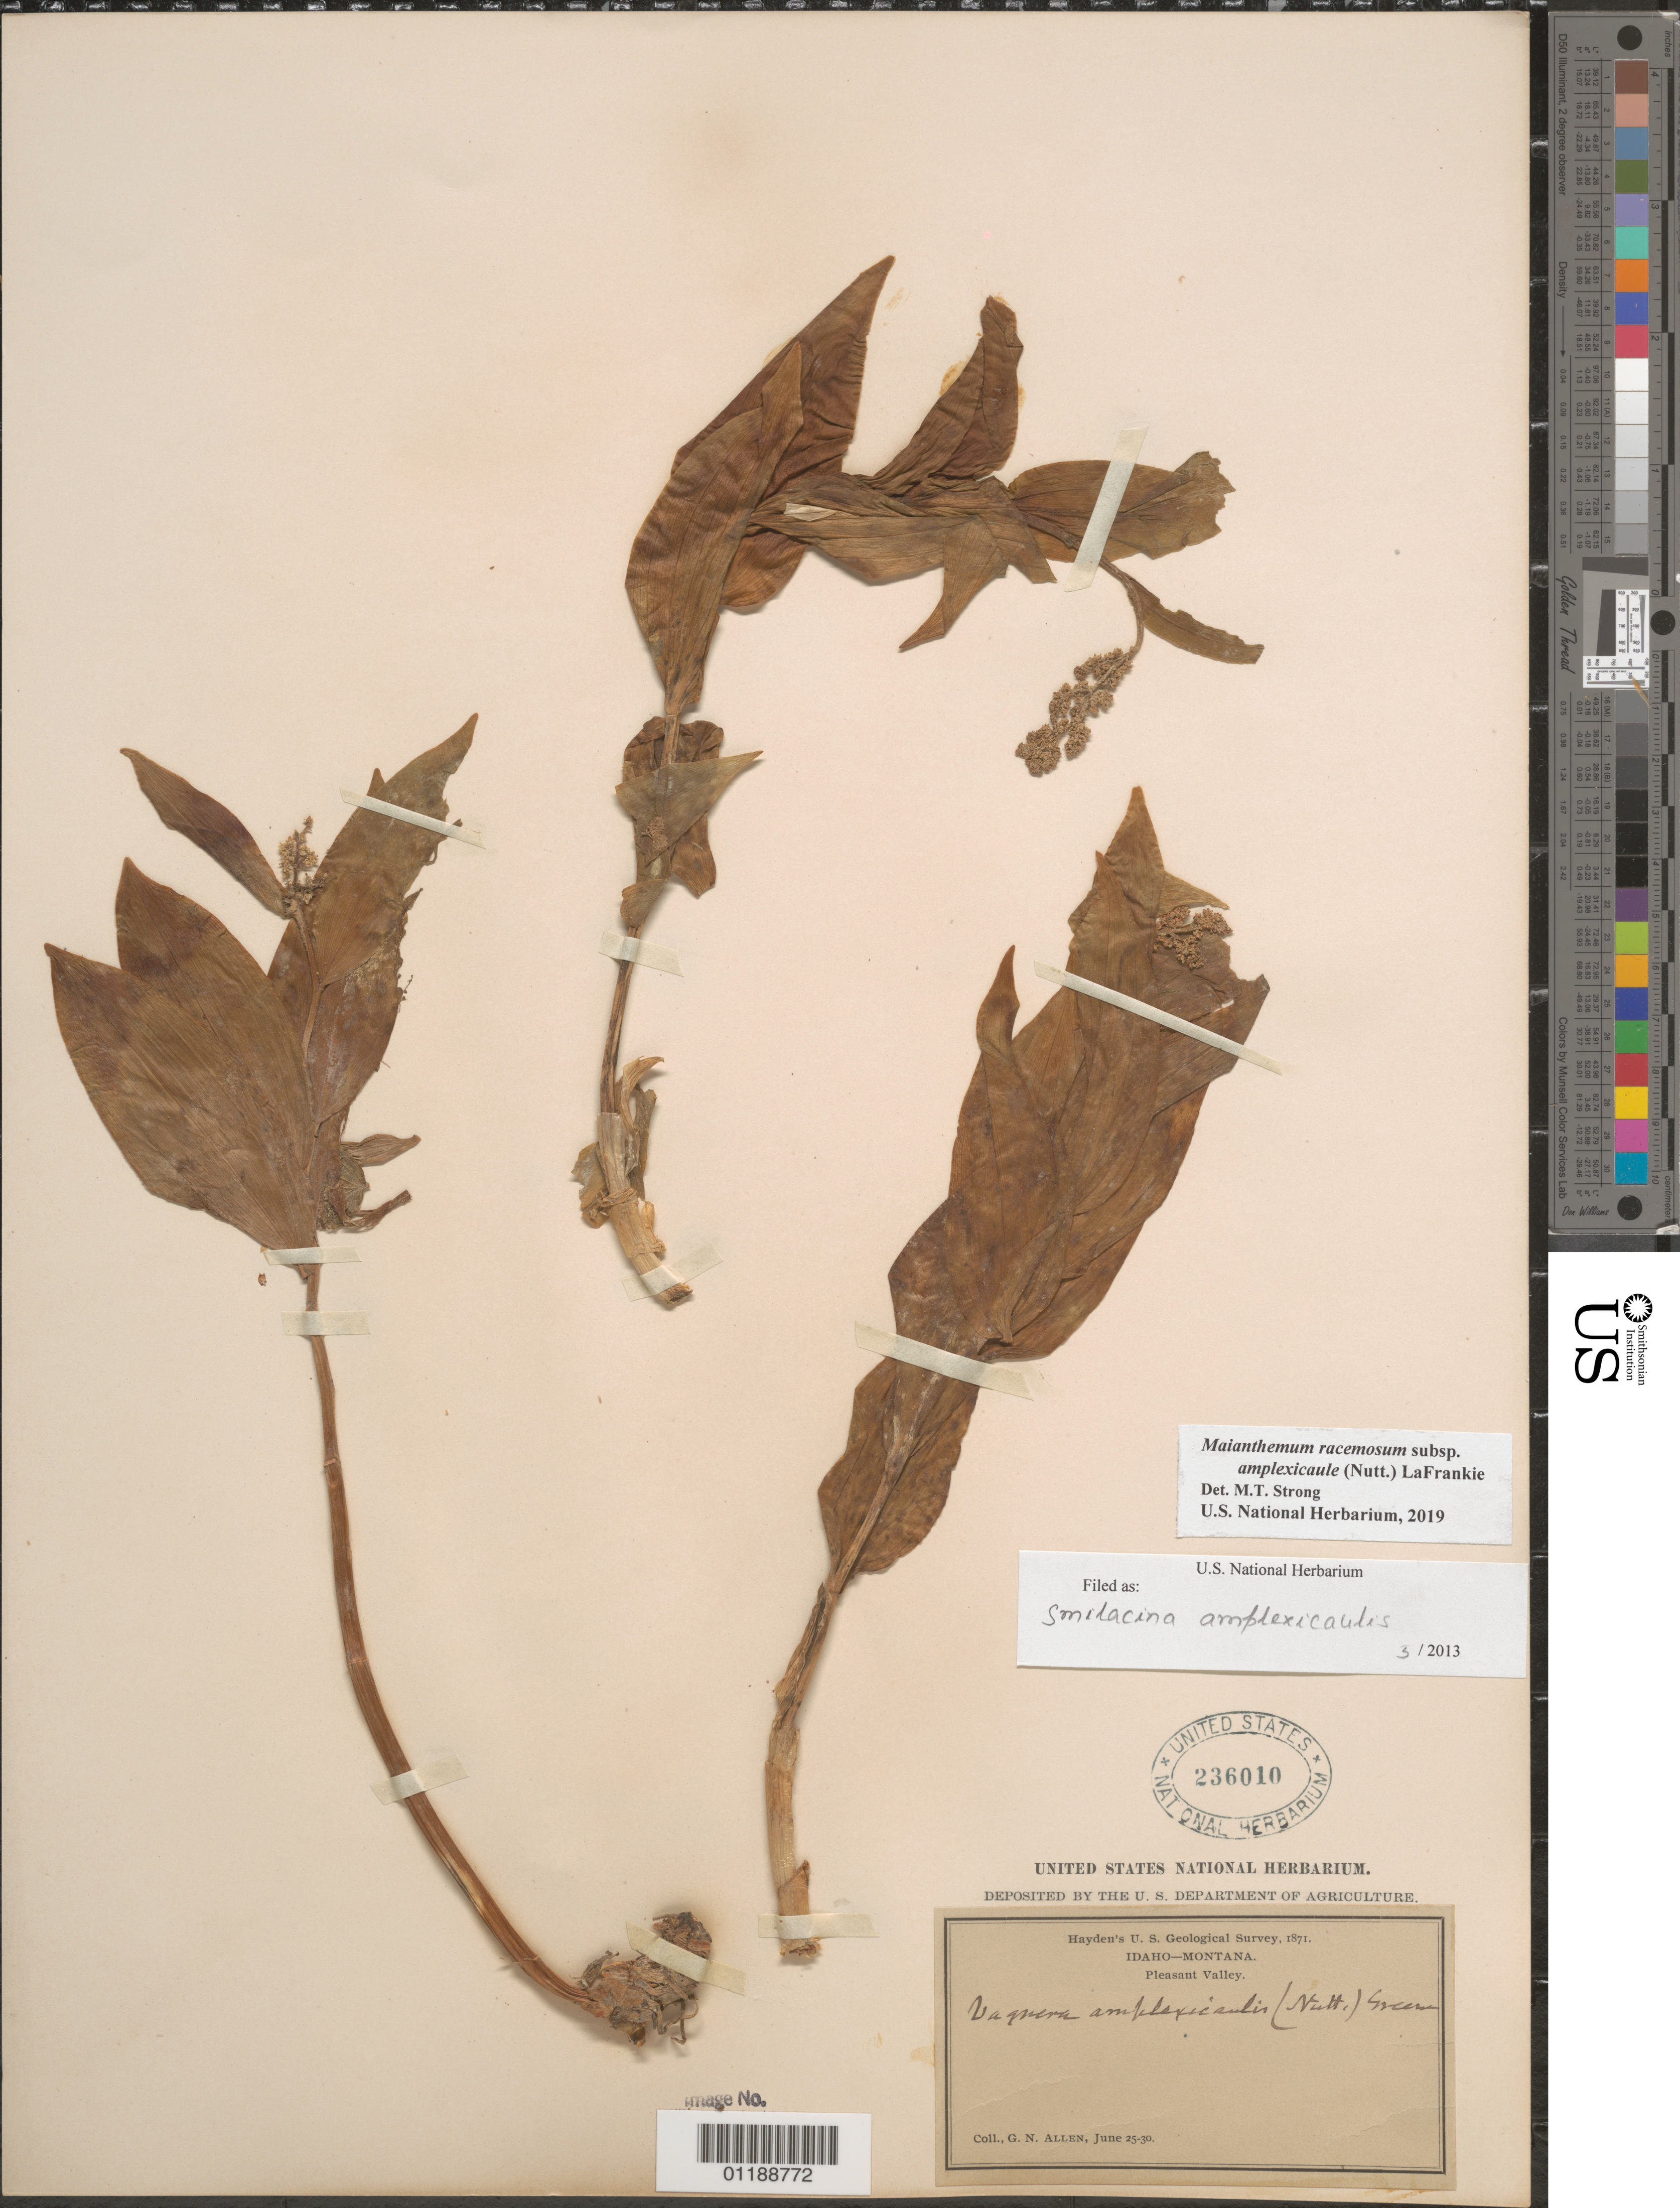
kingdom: Plantae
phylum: Tracheophyta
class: Liliopsida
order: Asparagales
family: Asparagaceae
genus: Maianthemum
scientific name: Maianthemum racemosum subsp. amplexicaule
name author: (Nutt.) LaFrankie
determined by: Strong, M. T., (US), Smithsonian Institution - National Museum of Natural History (UNITED STATES)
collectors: G. N. Allen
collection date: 1871-06-25/1871-06-30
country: United States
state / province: Idaho / Montana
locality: Pleasant Valley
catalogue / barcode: US 236010